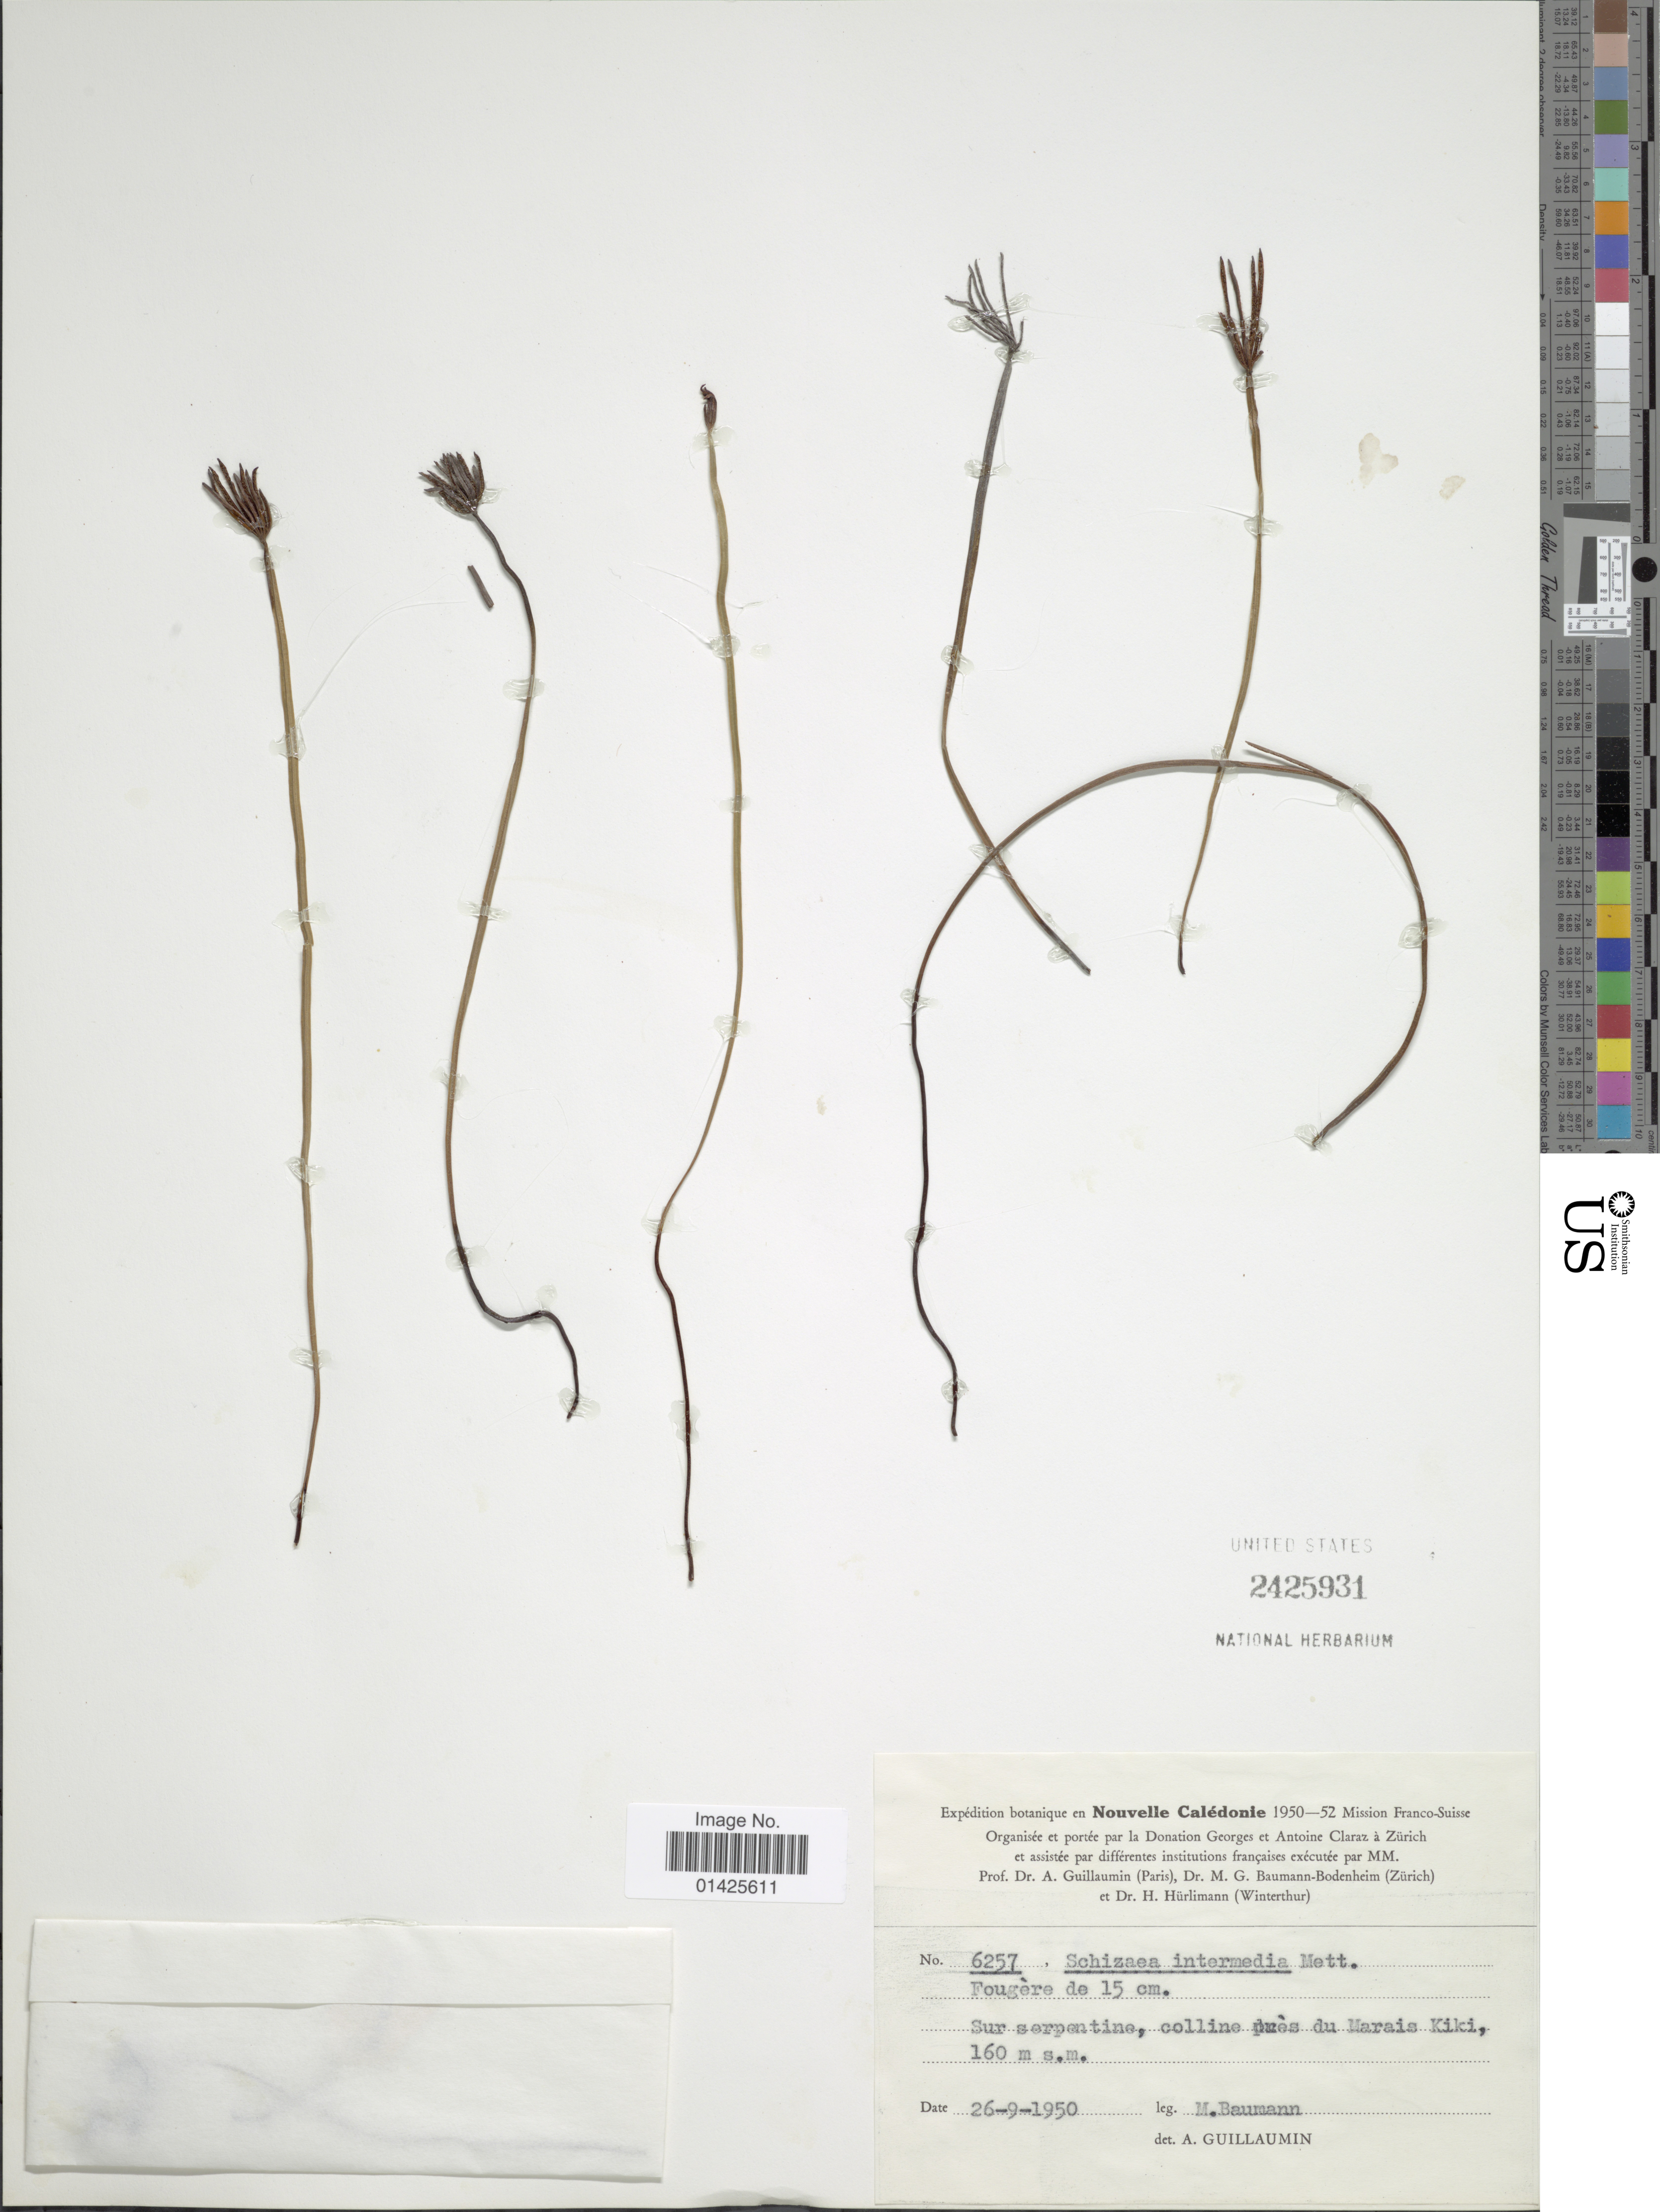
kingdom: Plantae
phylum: Tracheophyta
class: Polypodiopsida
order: Schizaeales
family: Schizaeaceae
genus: Actinostachys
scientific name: Actinostachys intermedia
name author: (Mett.) C.F. Reed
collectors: M. Baumann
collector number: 6257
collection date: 1950-09-26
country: New Caledonia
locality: Sur serpentine, colline près du Marais Kiki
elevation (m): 160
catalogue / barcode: US 2425931